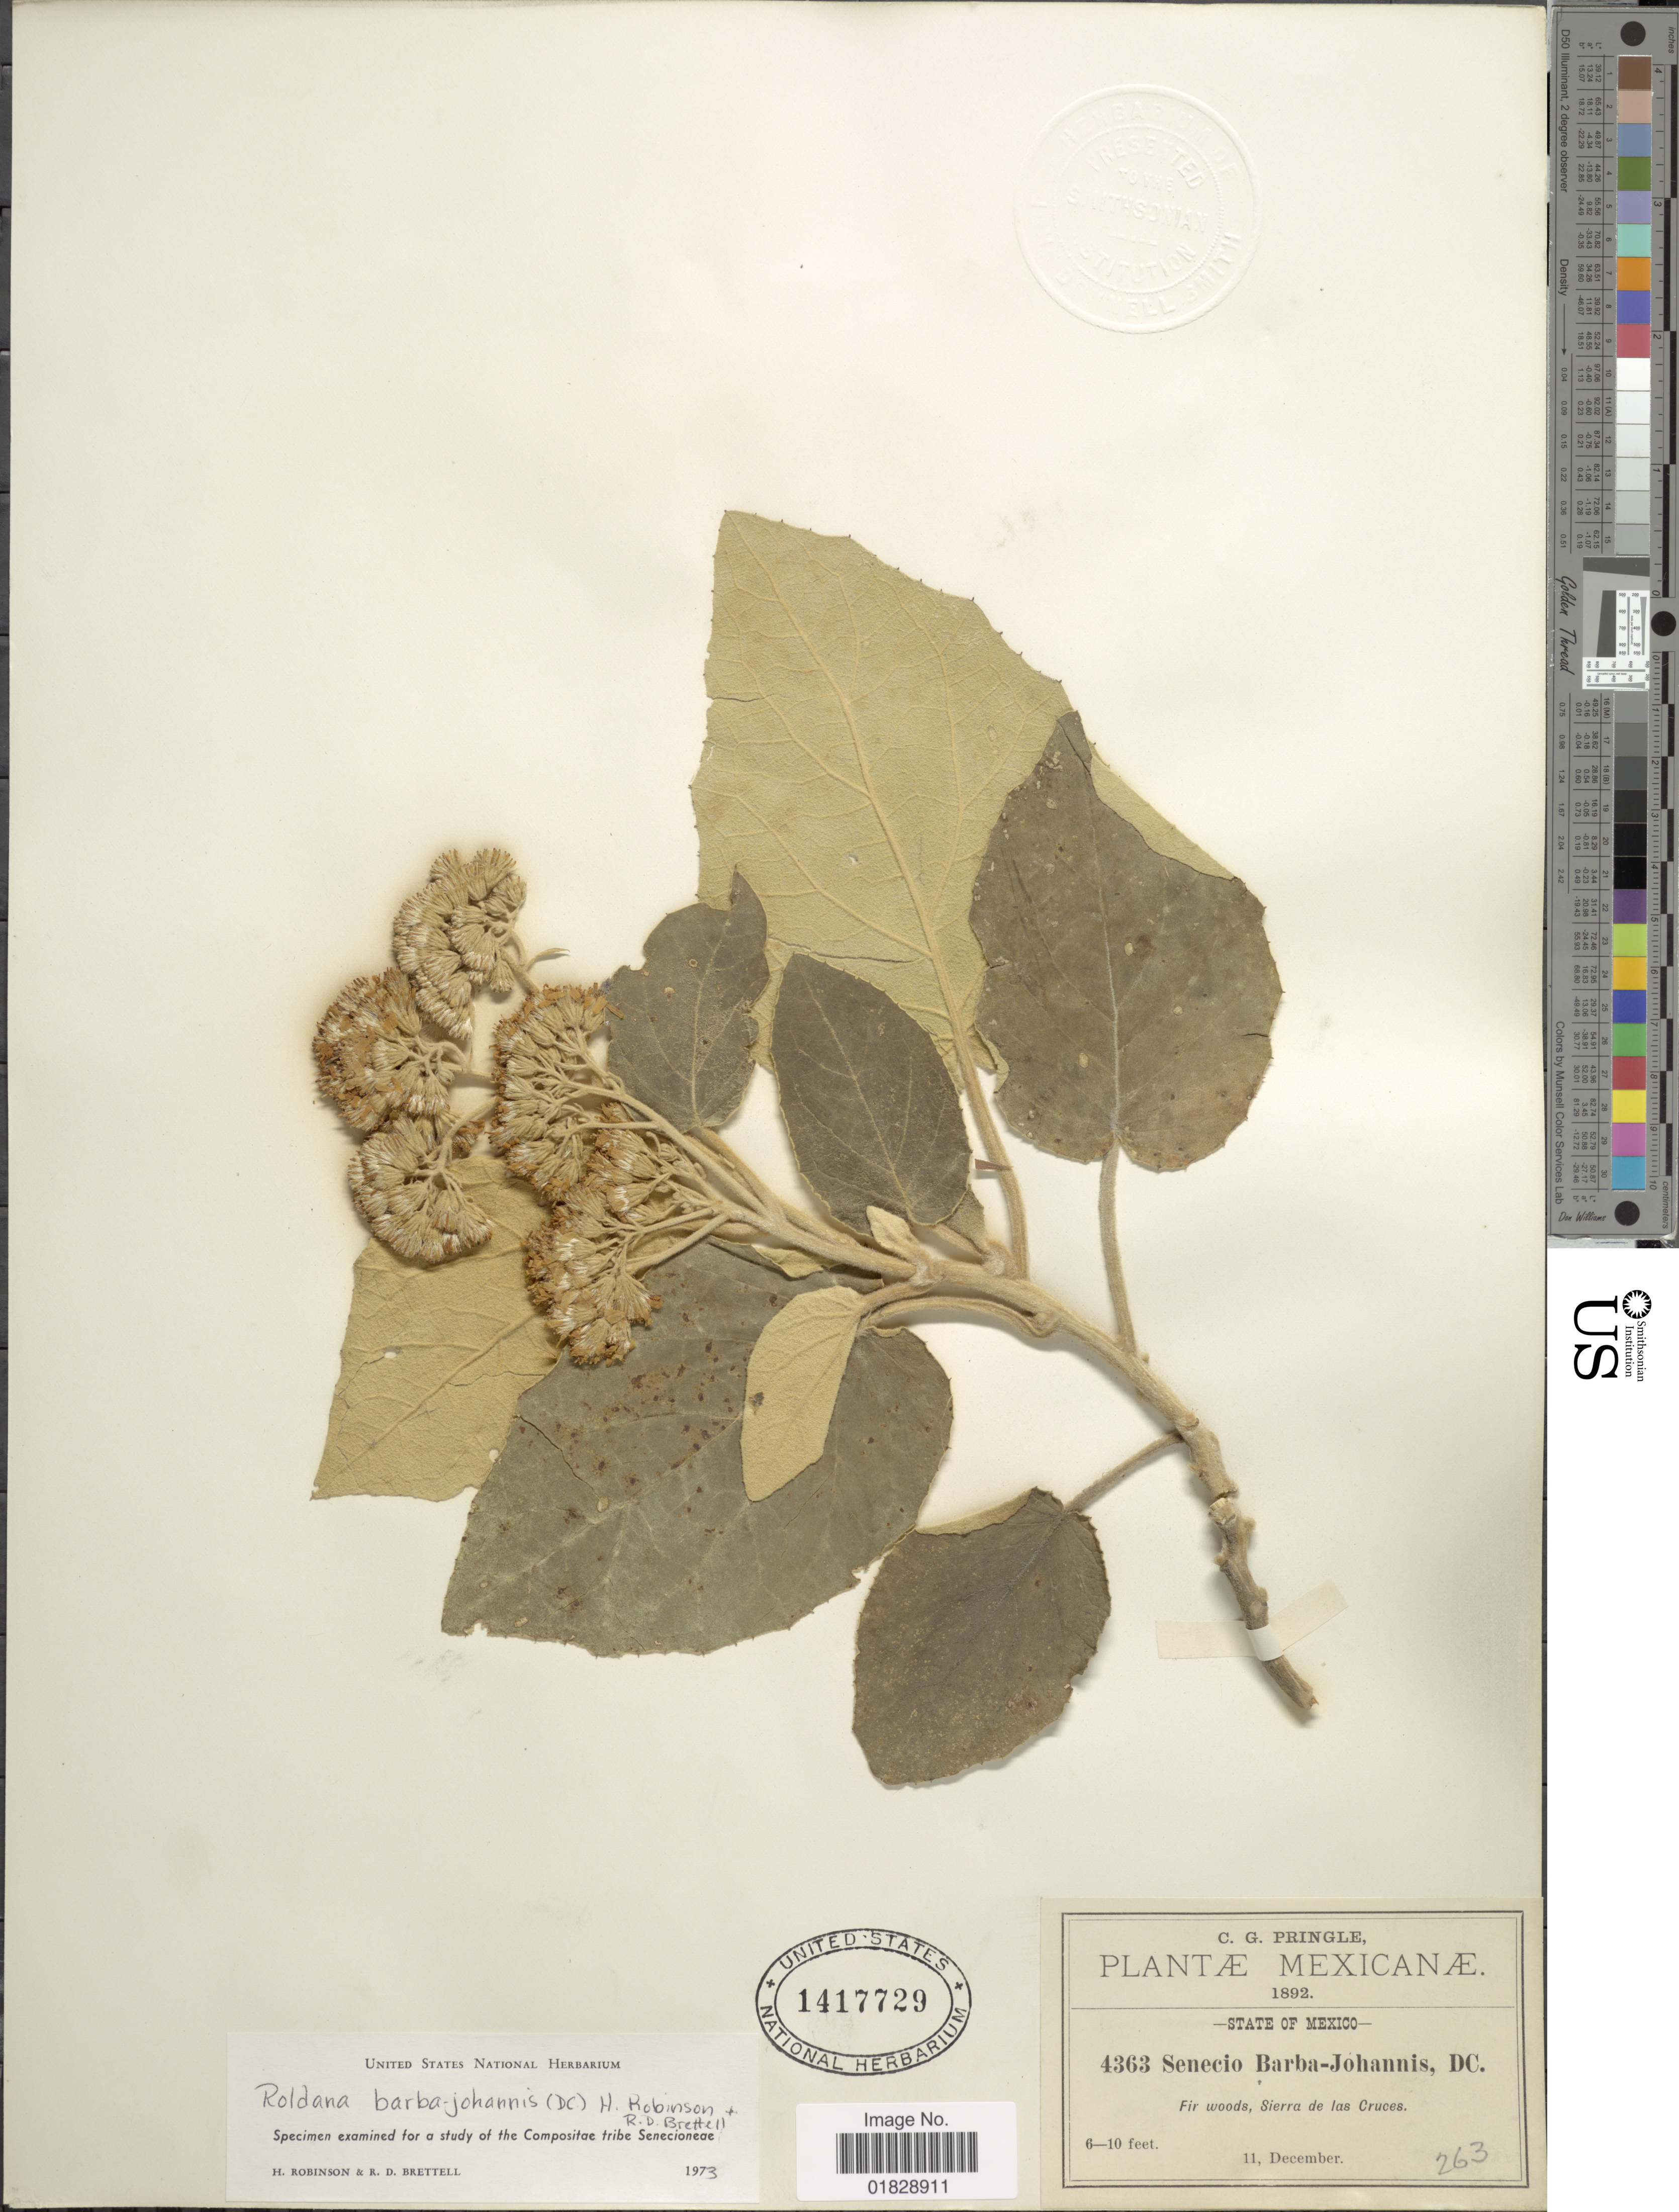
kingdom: Plantae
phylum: Tracheophyta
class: Magnoliopsida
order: Asterales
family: Asteraceae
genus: Roldana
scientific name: Roldana barba-johannis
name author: (DC.) H. Rob. & Brettell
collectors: C. G. Pringle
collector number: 4363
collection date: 1892-12-11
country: Mexico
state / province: México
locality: State of Mexico. Fir woods, Sierra de las Cruces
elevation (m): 2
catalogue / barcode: US 1417729